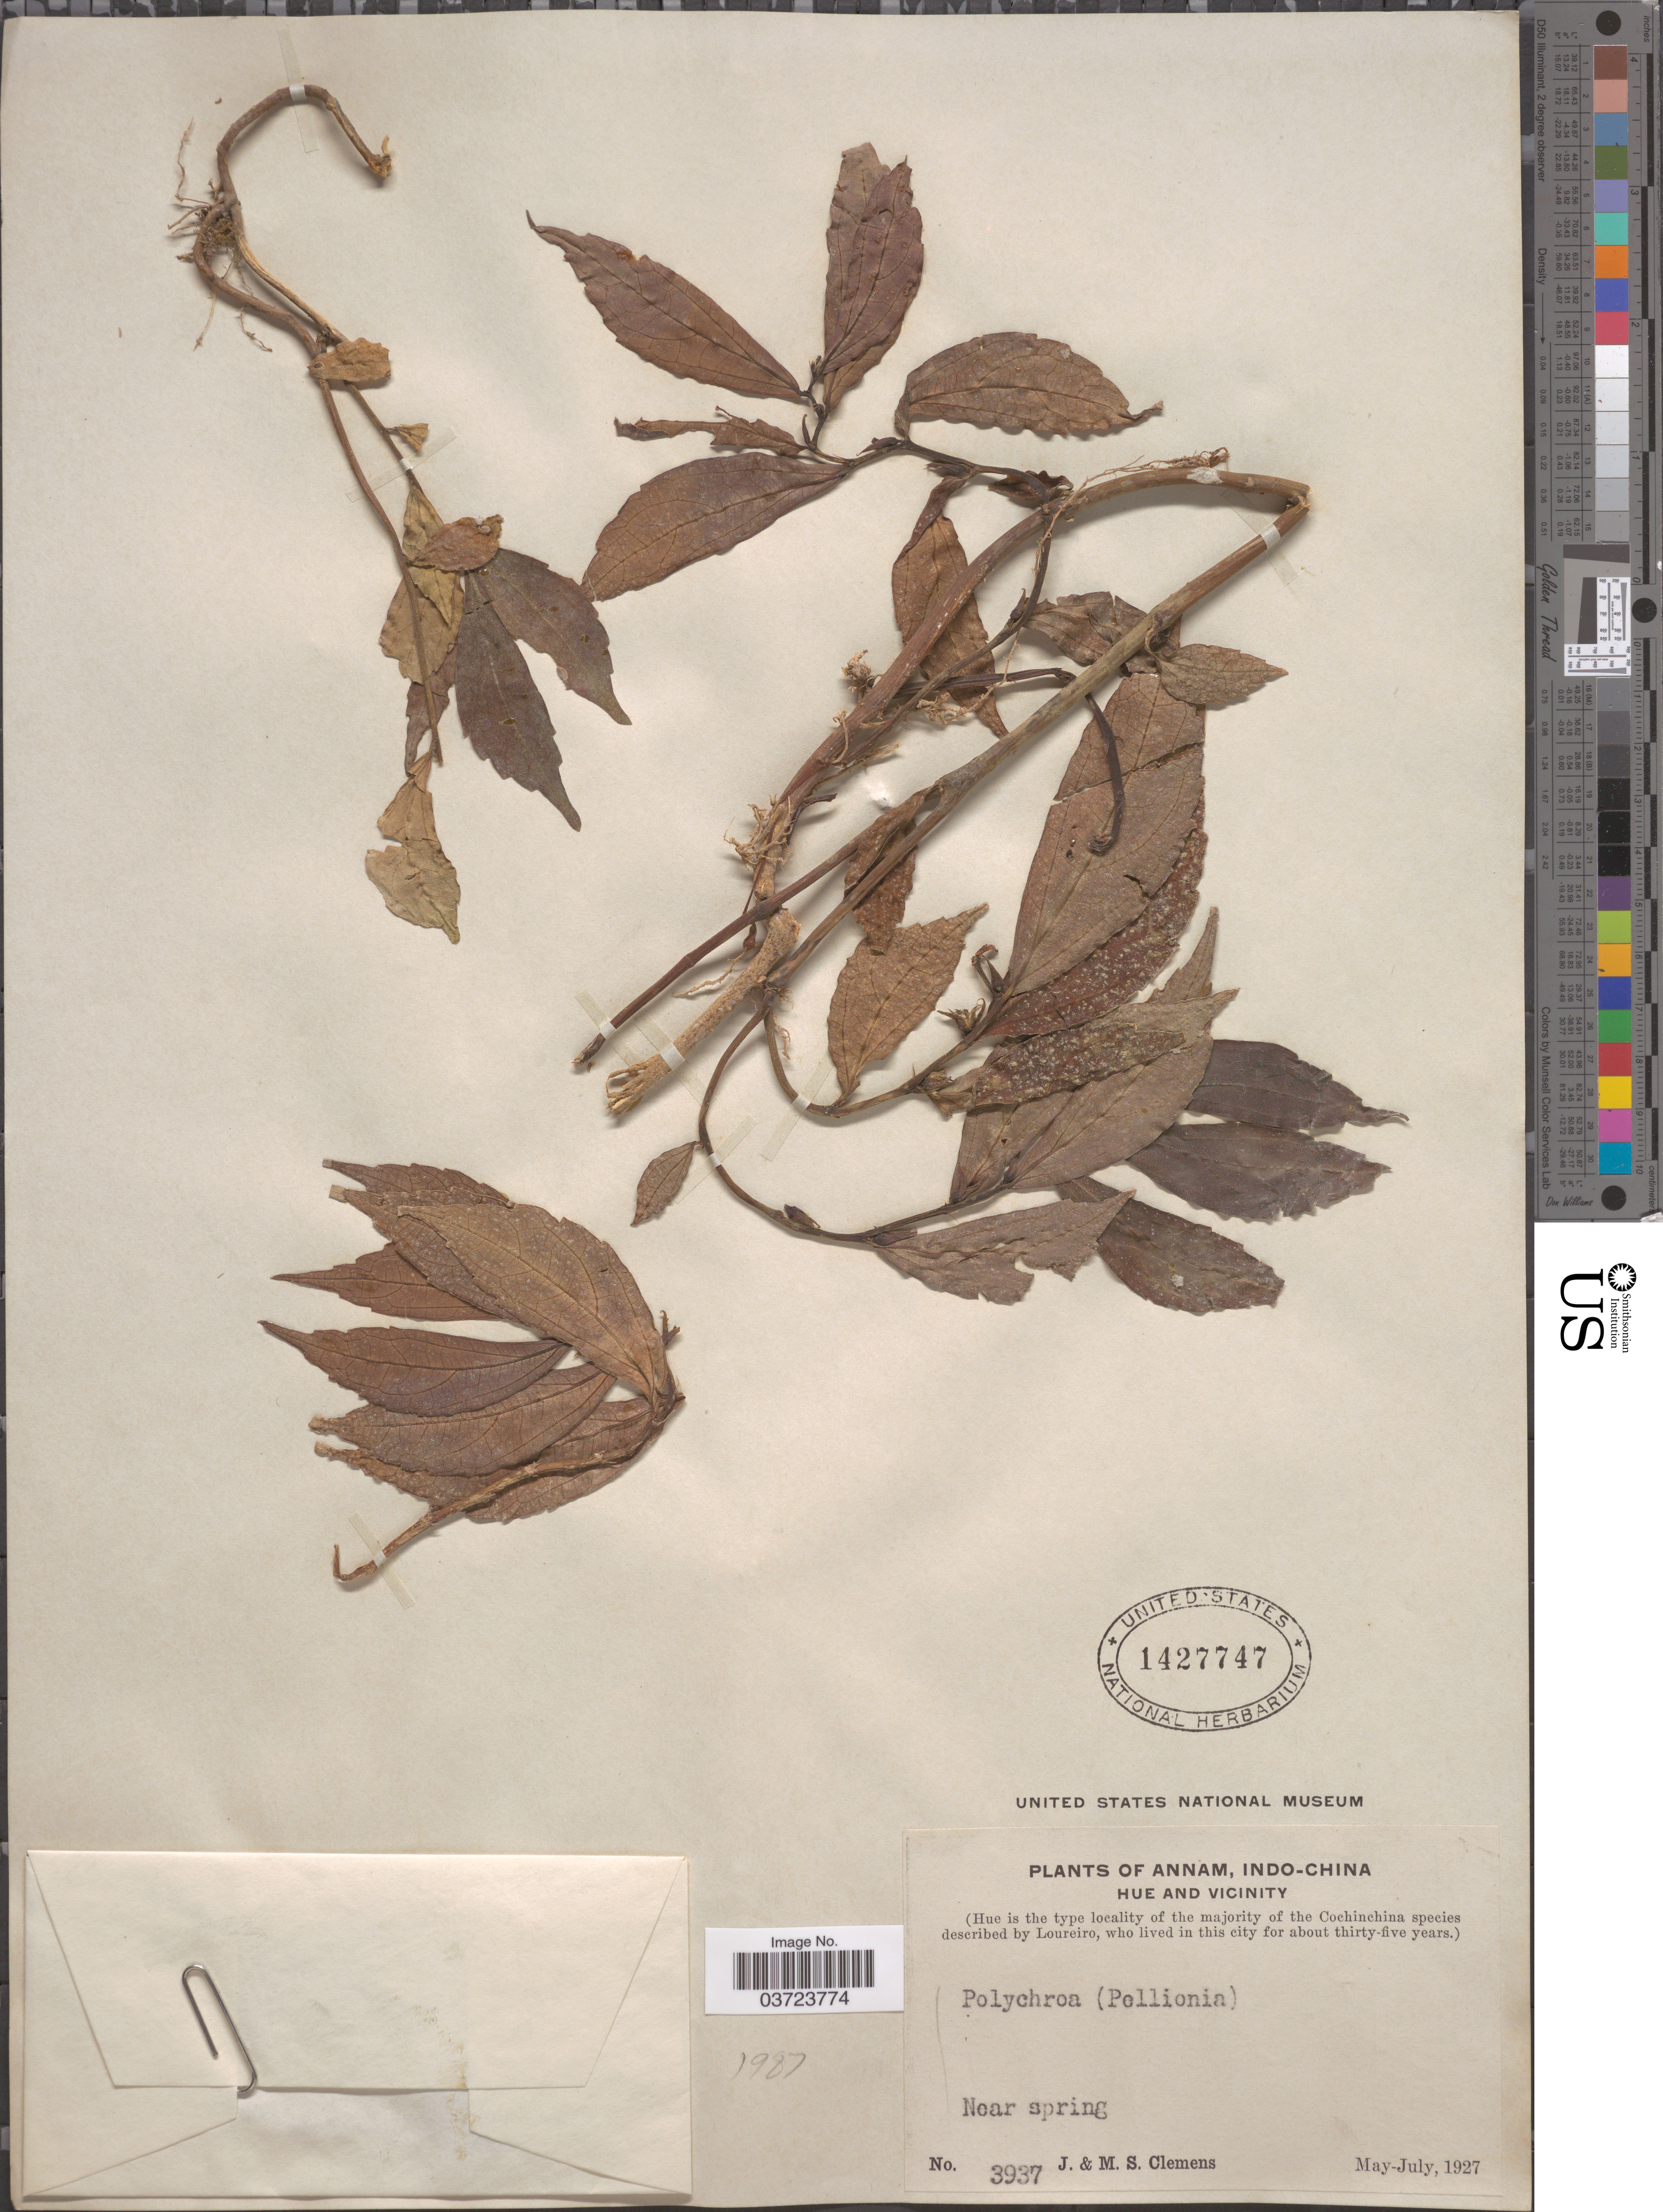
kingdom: Plantae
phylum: Tracheophyta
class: Magnoliopsida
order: Rosales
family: Urticaceae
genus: Pellionia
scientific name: Pellionia sp.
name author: Gaudich.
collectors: J. Clemens & M. S. Clemens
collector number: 3937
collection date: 1927-05/1927-07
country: Vietnam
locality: Annam, Indo-China, Hue and vicinity. Near spring.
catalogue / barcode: US 1427747